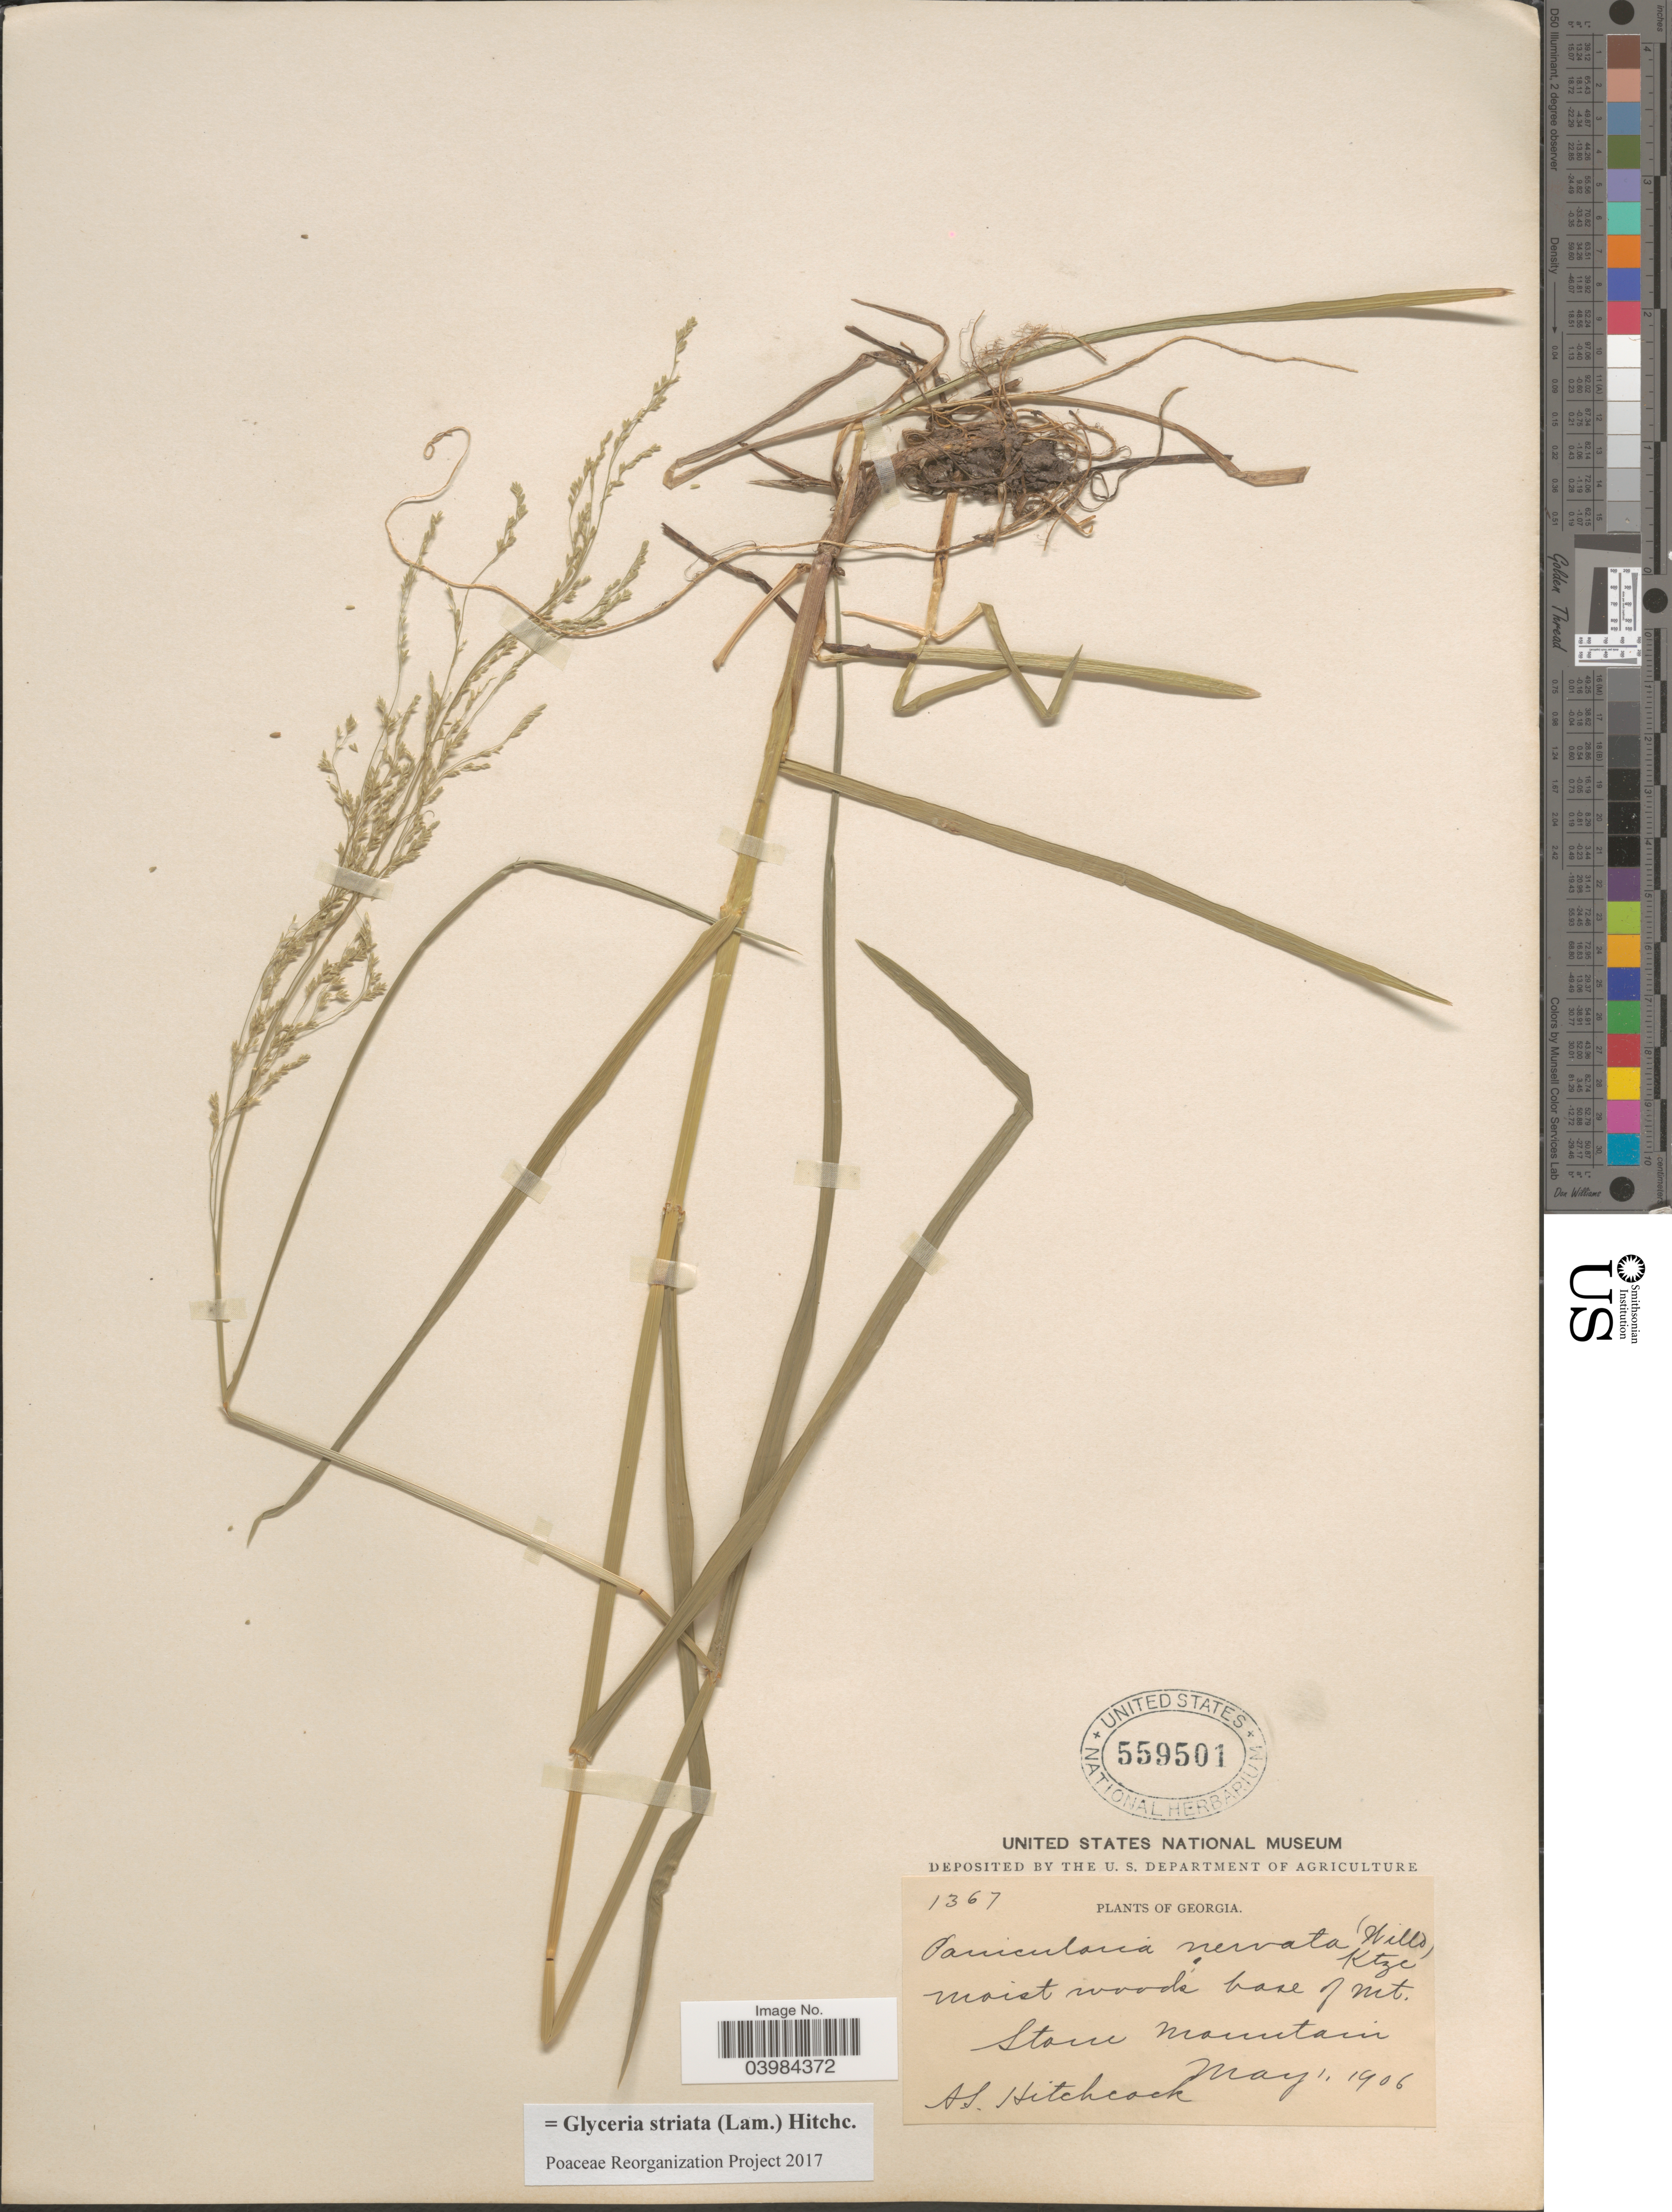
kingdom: Plantae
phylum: Tracheophyta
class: Liliopsida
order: Poales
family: Poaceae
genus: Glyceria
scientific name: Glyceria striata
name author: (Lam.) Hitchc.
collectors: A. S. Hitchcock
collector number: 1367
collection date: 1906-05-01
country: United States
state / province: Georgia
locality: Base of Mt. Stone Mountain.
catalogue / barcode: US 559501